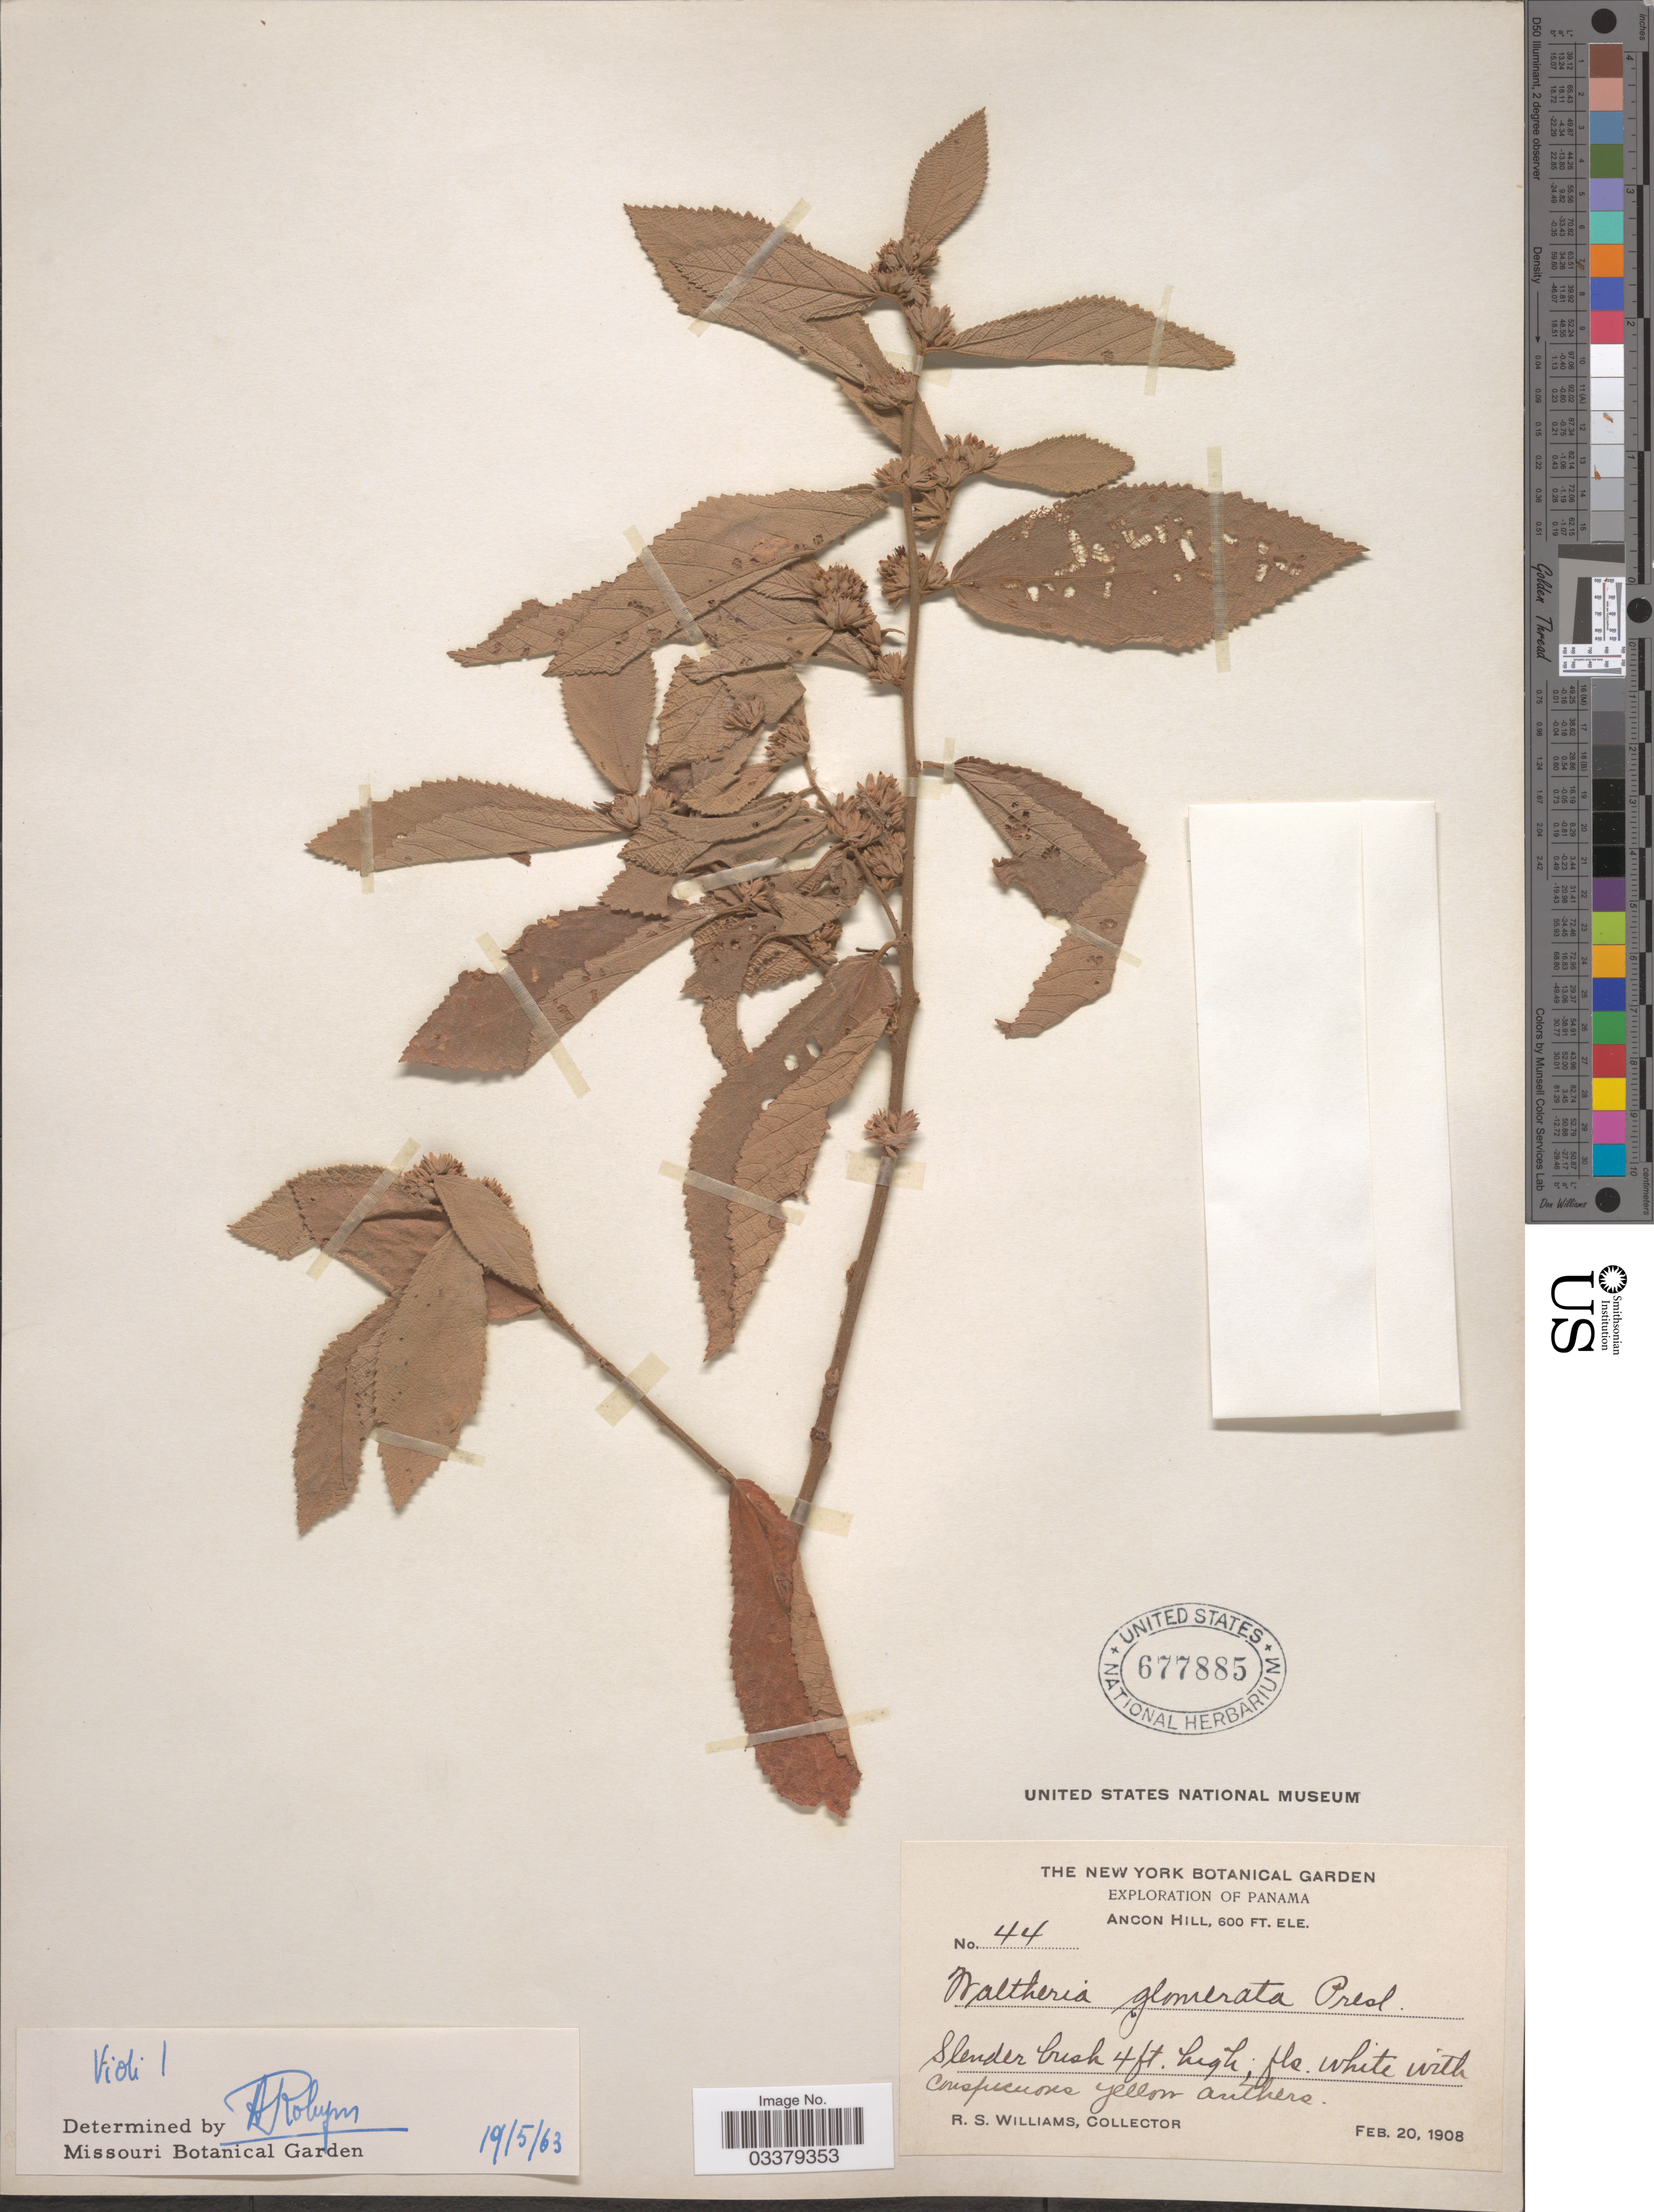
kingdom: Plantae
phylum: Tracheophyta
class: Magnoliopsida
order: Malvales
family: Malvaceae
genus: Waltheria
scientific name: Waltheria glomerata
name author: C. Presl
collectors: R. S. Williams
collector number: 44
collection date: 1908-02-20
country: Panama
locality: Ancon Hill.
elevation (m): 183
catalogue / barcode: US 677885